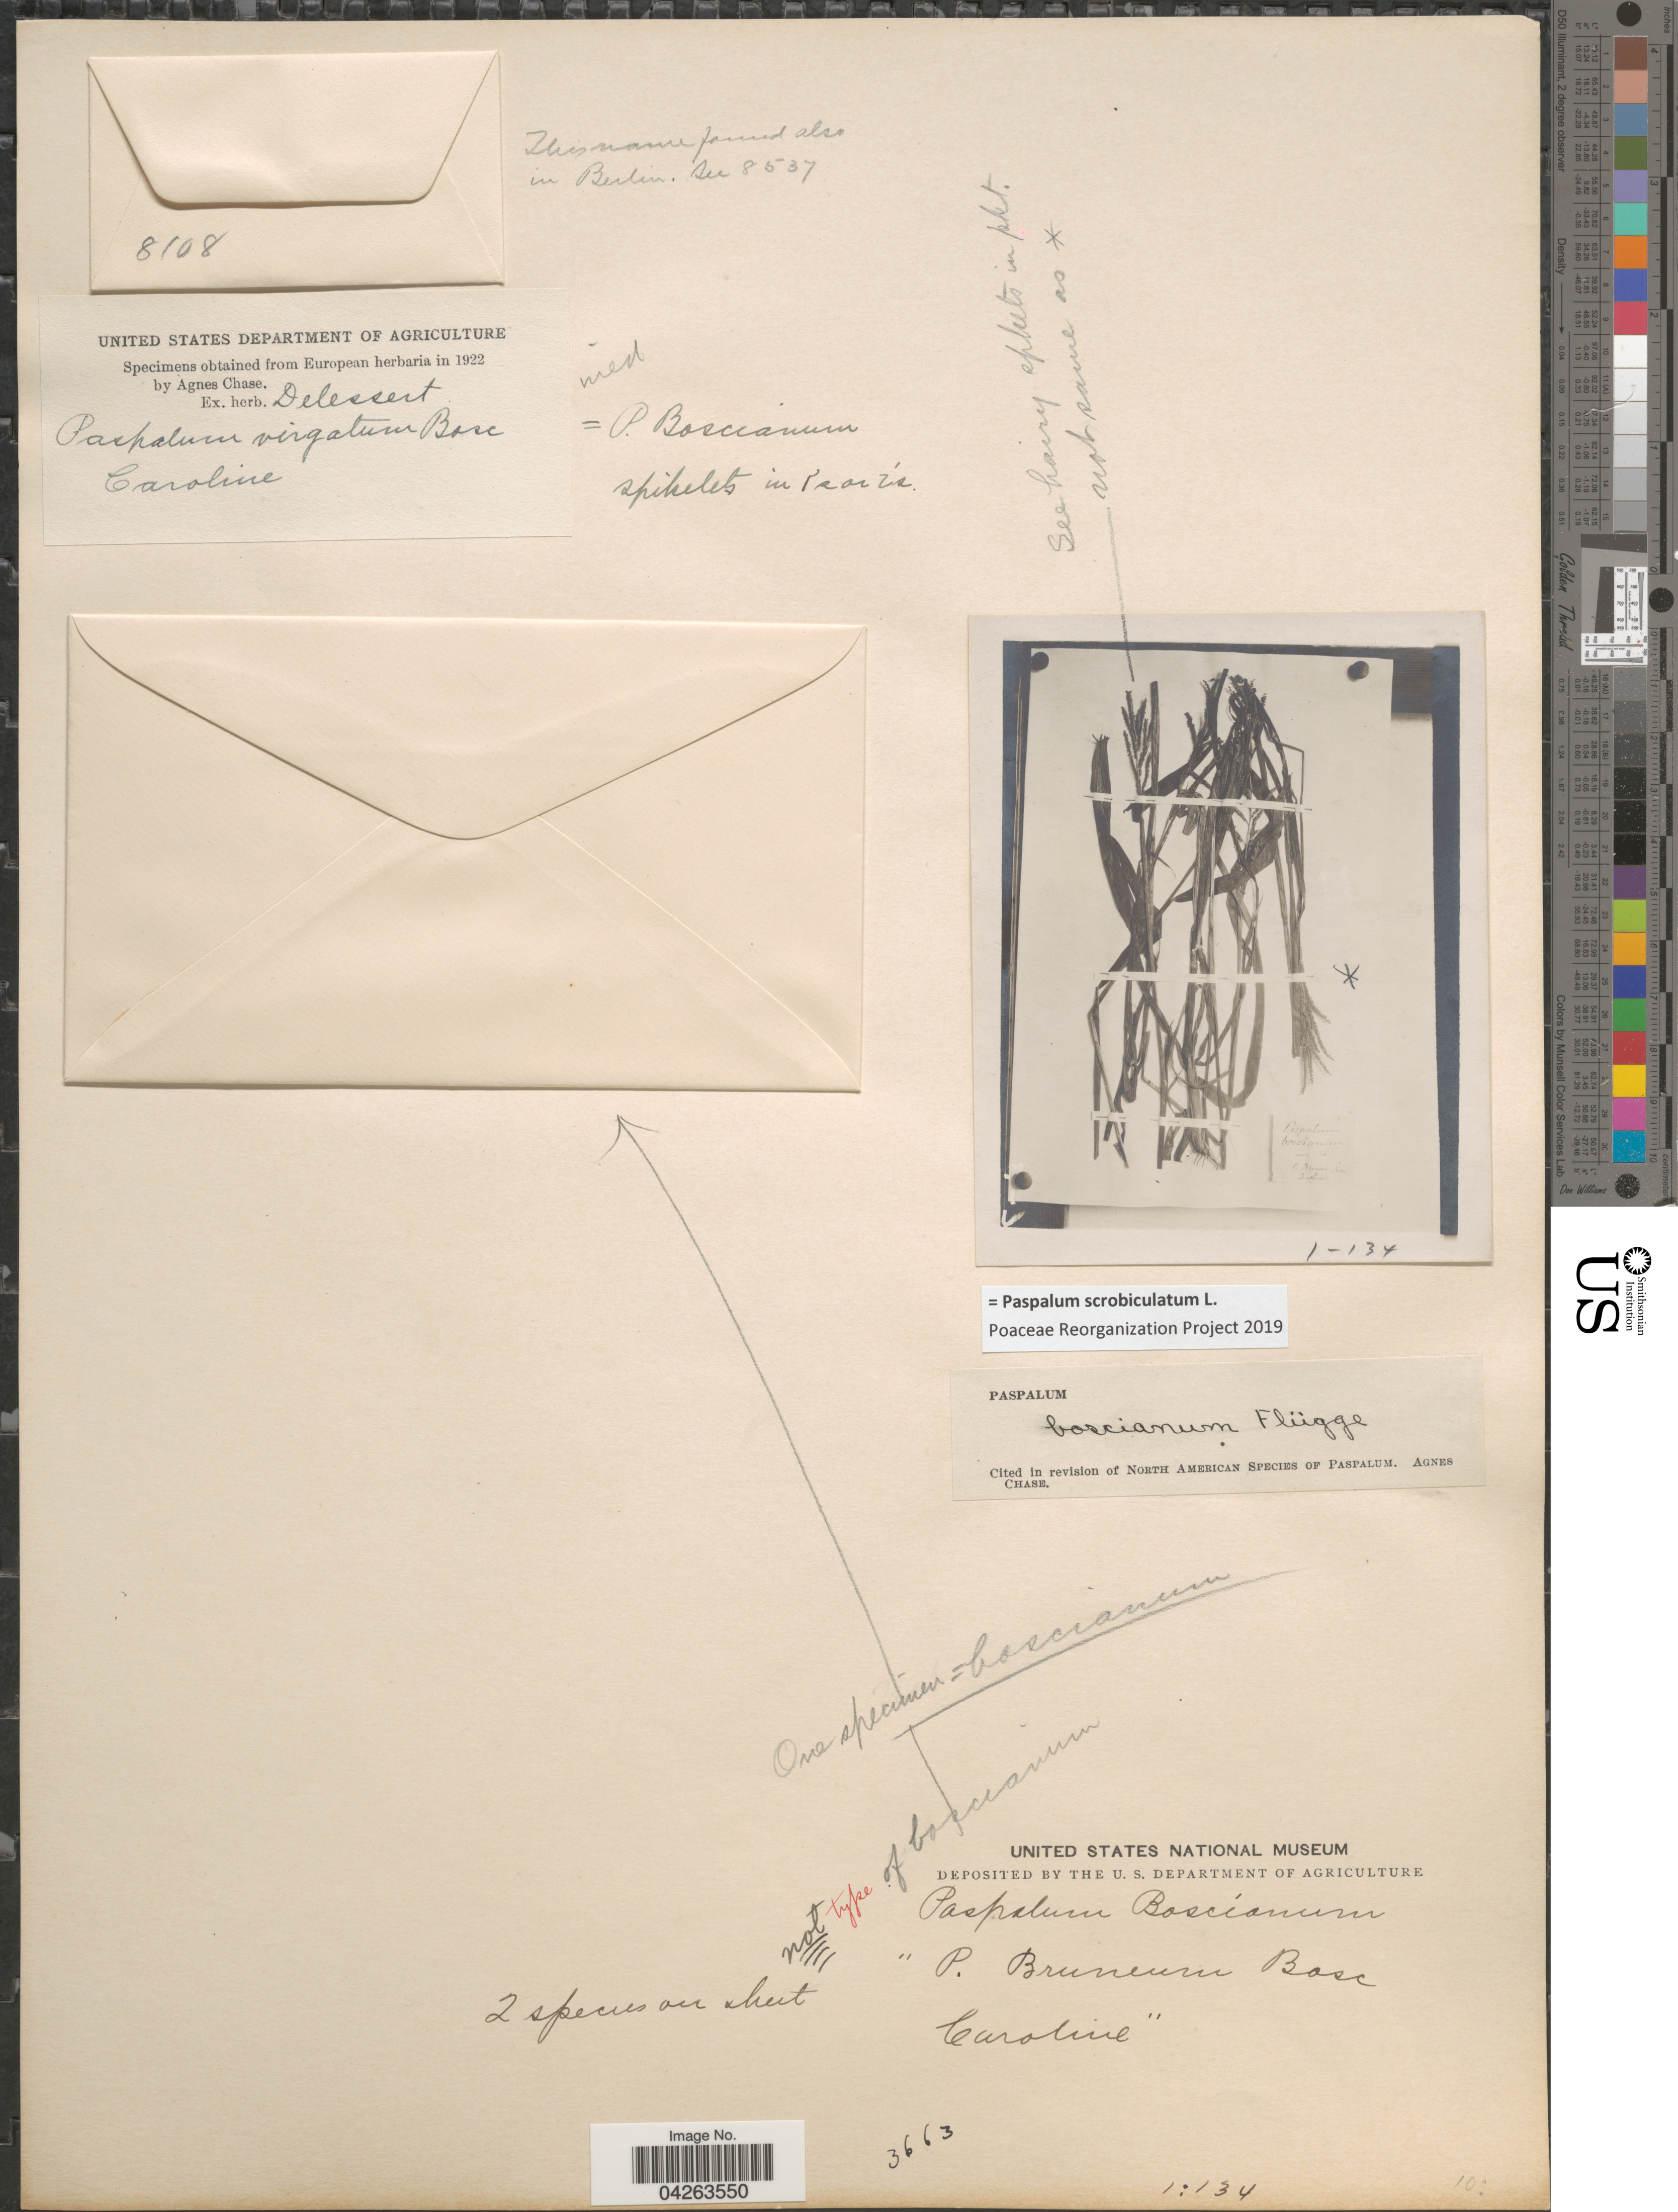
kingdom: Plantae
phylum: Tracheophyta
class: Liliopsida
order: Poales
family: Poaceae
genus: Paspalum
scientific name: Paspalum scrobiculatum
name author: L.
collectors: ex herb. Delessert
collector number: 8108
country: United States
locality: Caroline.